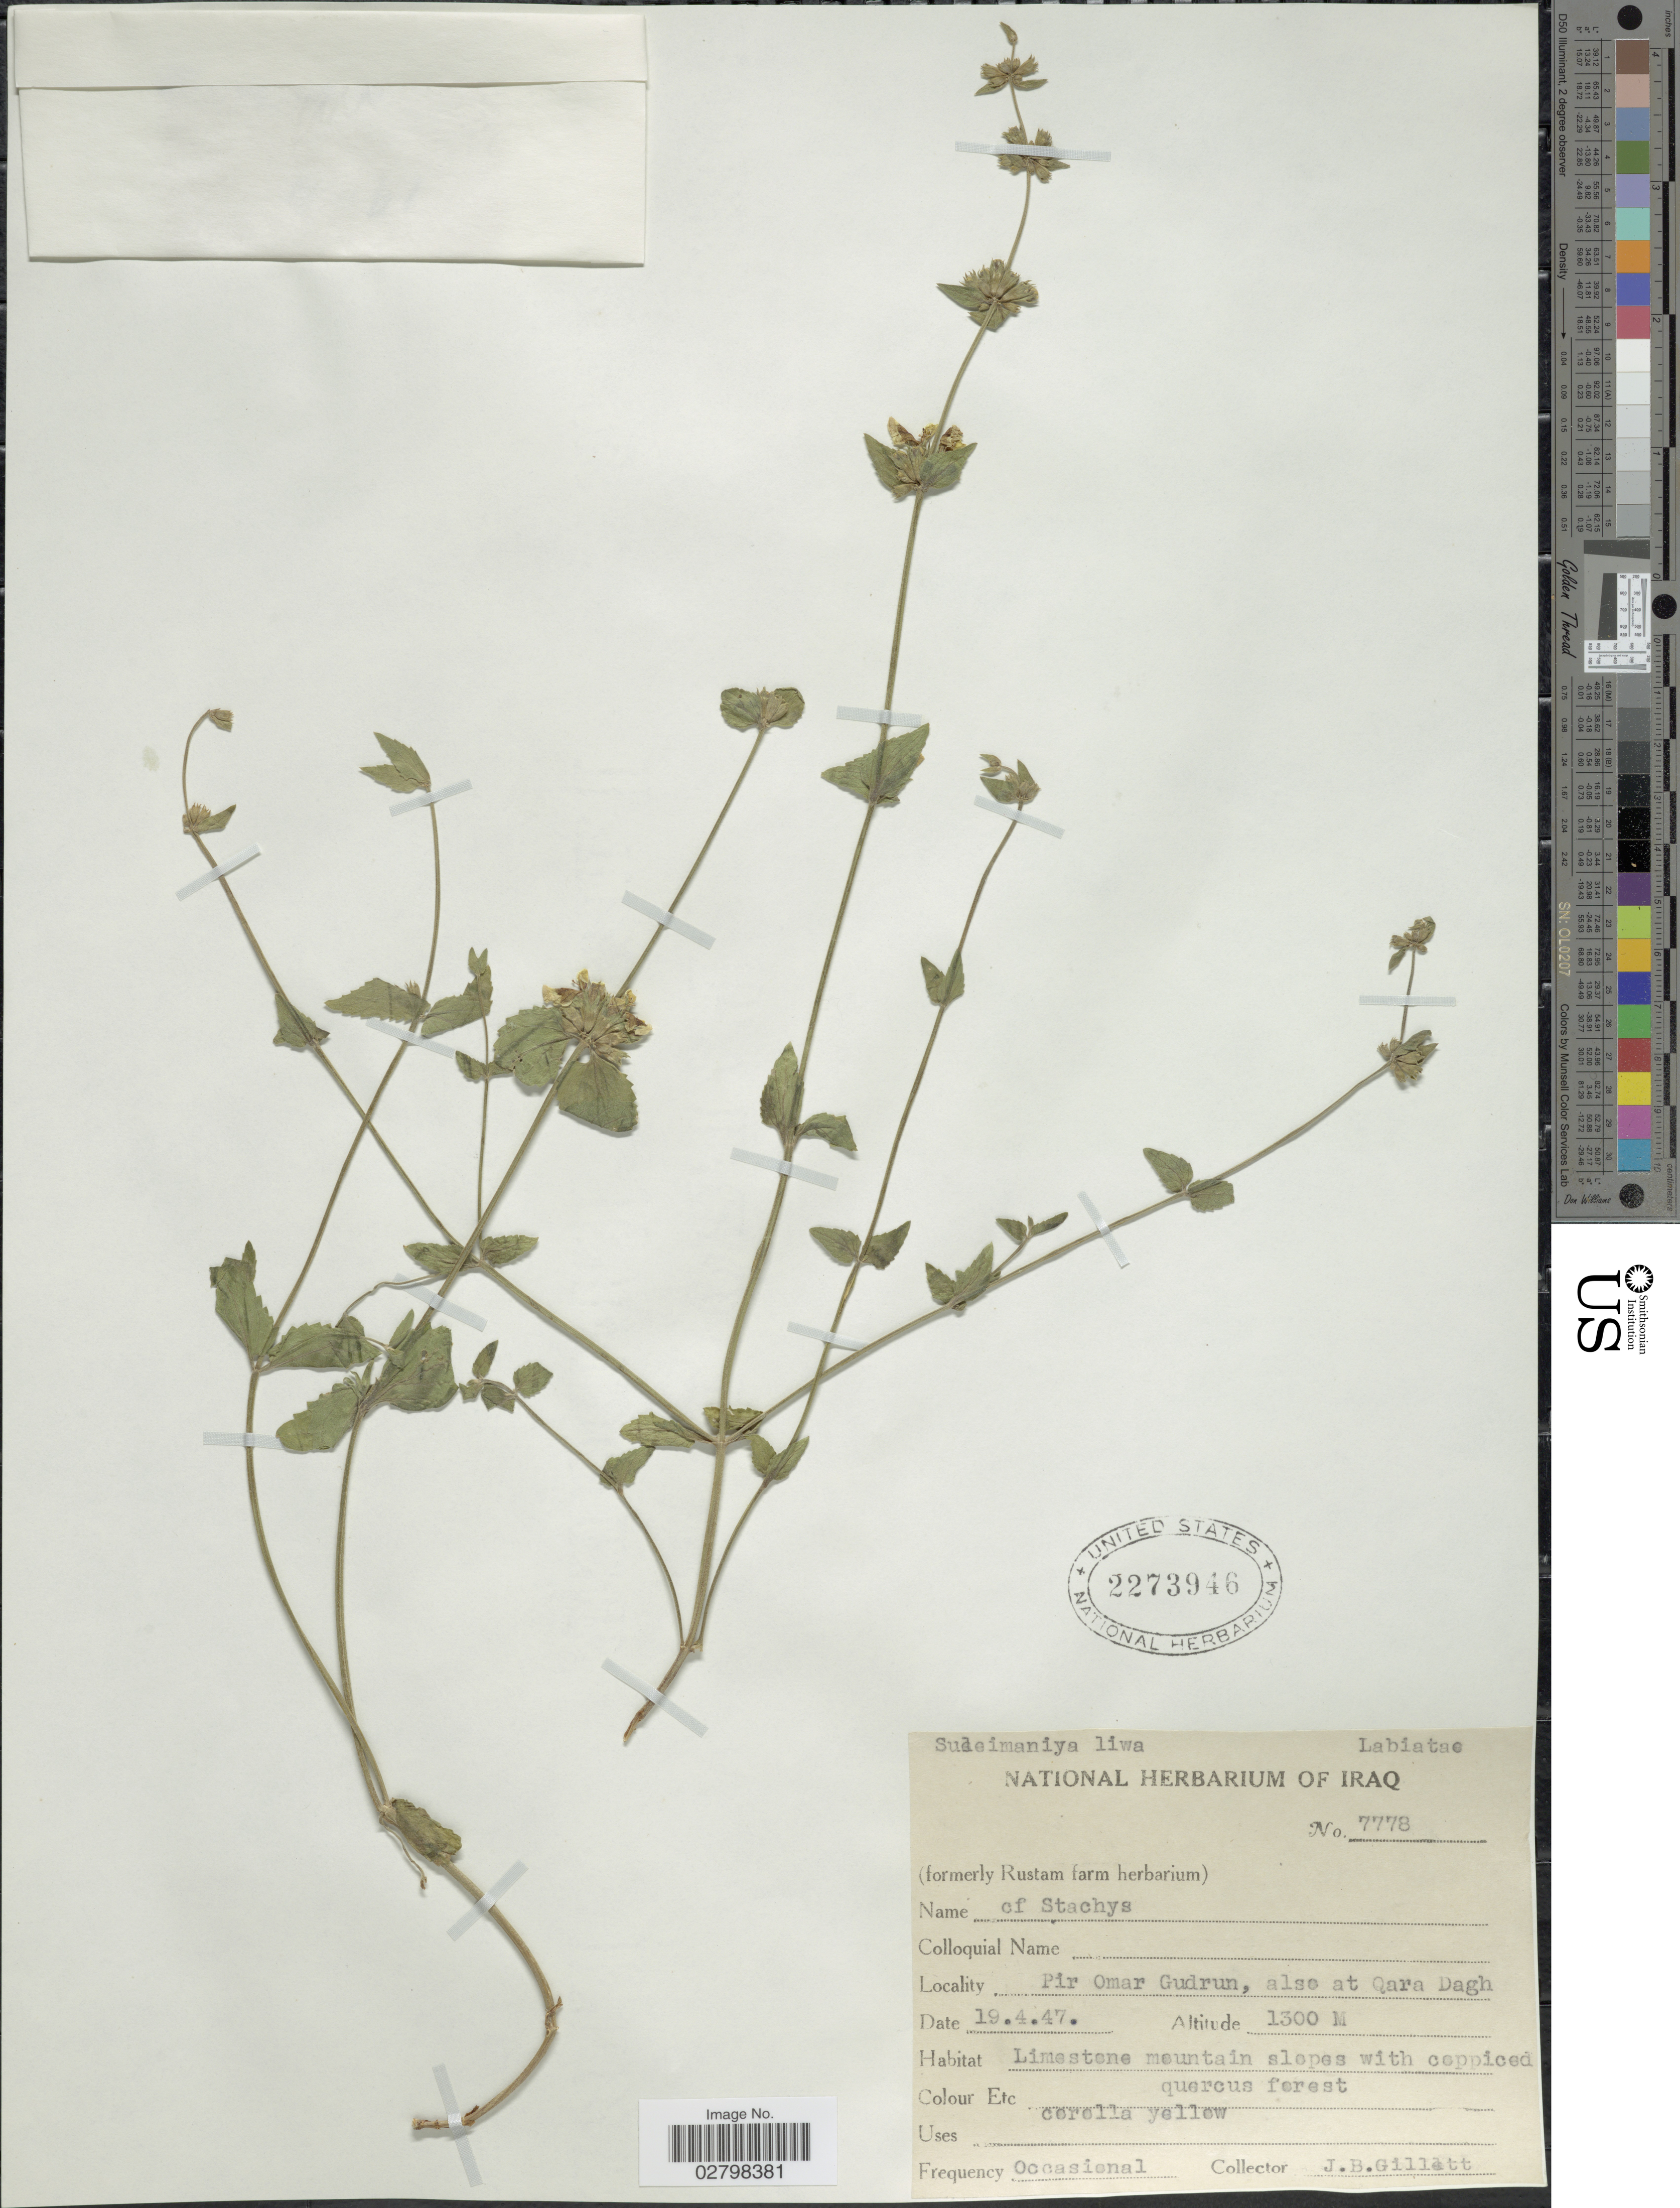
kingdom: Plantae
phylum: Tracheophyta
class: Magnoliopsida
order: Lamiales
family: Lamiaceae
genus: Stachys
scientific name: Stachys sp.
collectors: J. B. Gillett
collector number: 7778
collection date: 1947-04-19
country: Iraq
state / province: As Sulaymānīyah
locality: Pir Omar Gudrun. Suleimaniya liwa.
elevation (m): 1300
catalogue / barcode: US 2273946